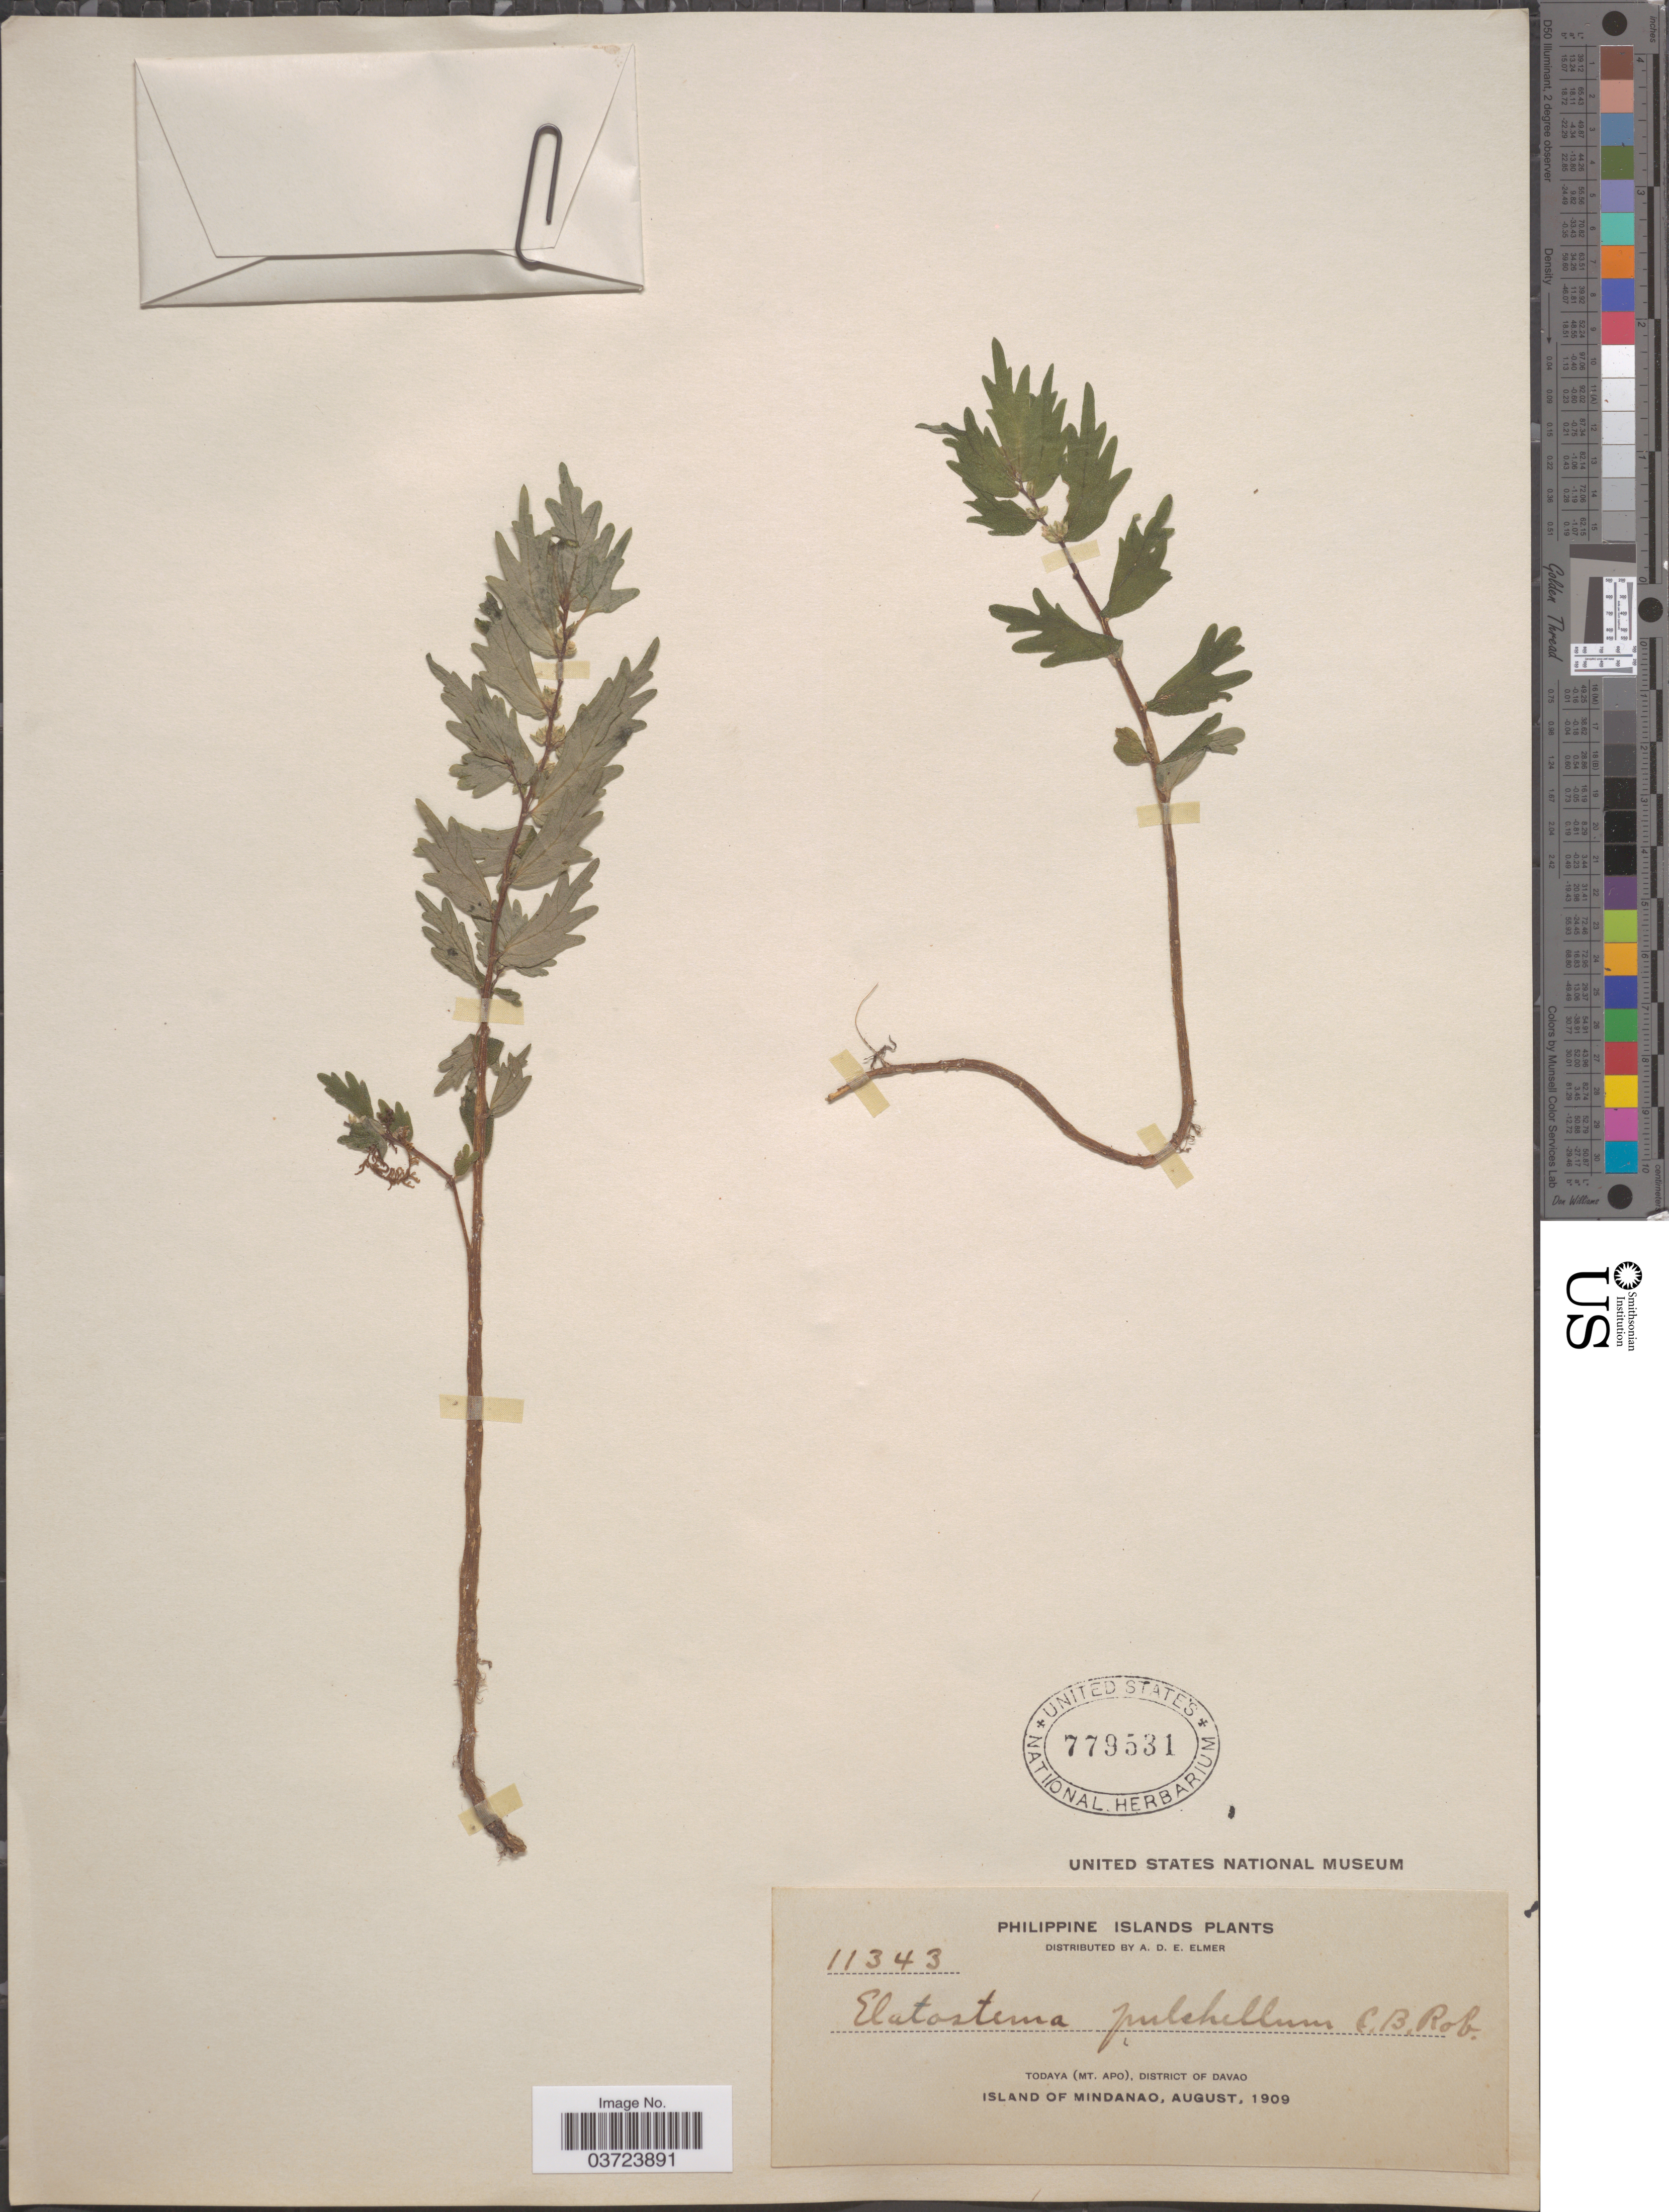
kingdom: Plantae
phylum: Tracheophyta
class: Magnoliopsida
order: Rosales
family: Urticaceae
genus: Elatostema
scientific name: Elatostema pulchellum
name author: C.B. Rob.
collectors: A. D. E. Elmer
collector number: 11343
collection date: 1909-08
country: Philippines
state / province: Davao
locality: Philippine Islands. Todaya (Mt. Apo), District of Davao. Island of Mindanao.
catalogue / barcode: US 779531